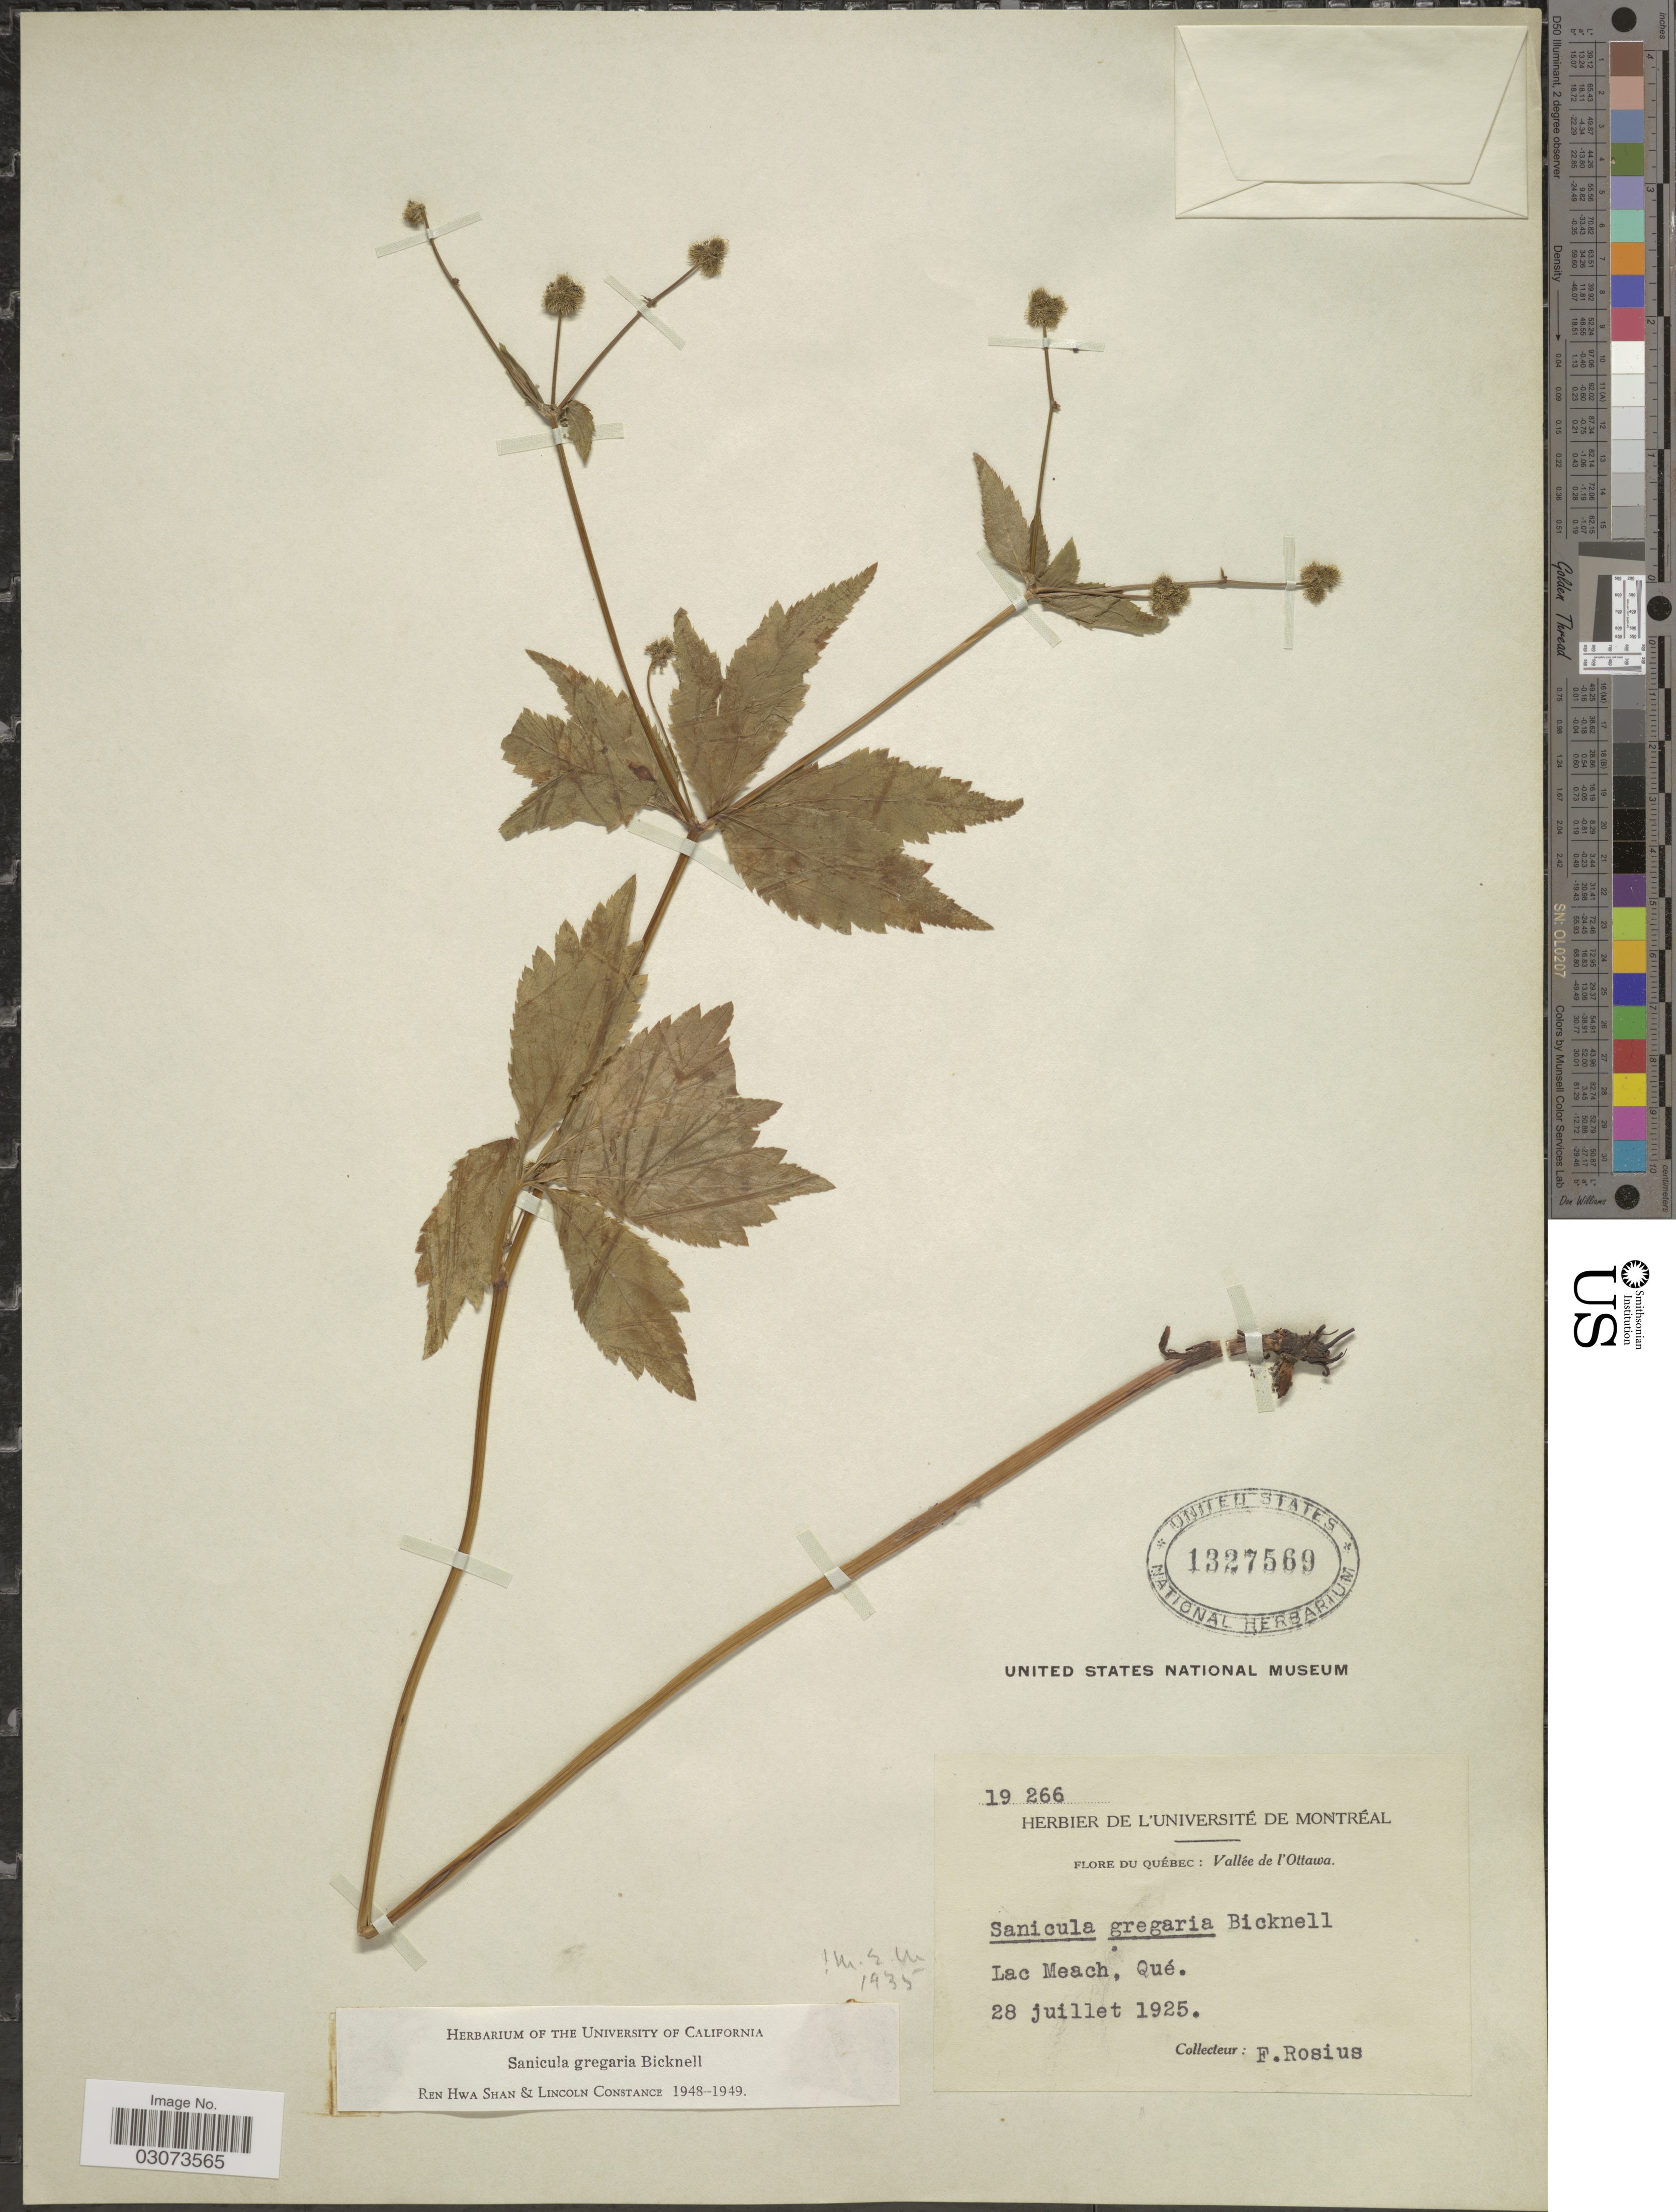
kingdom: Plantae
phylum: Tracheophyta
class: Magnoliopsida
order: Apiales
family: Apiaceae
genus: Sanicula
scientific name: Sanicula gregaria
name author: E.P. Bicknell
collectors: F. Rosius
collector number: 19266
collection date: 1925-07-28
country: Canada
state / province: Quebec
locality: Vallée de l'Ottawa. Lac Meach.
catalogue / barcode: US 1327569